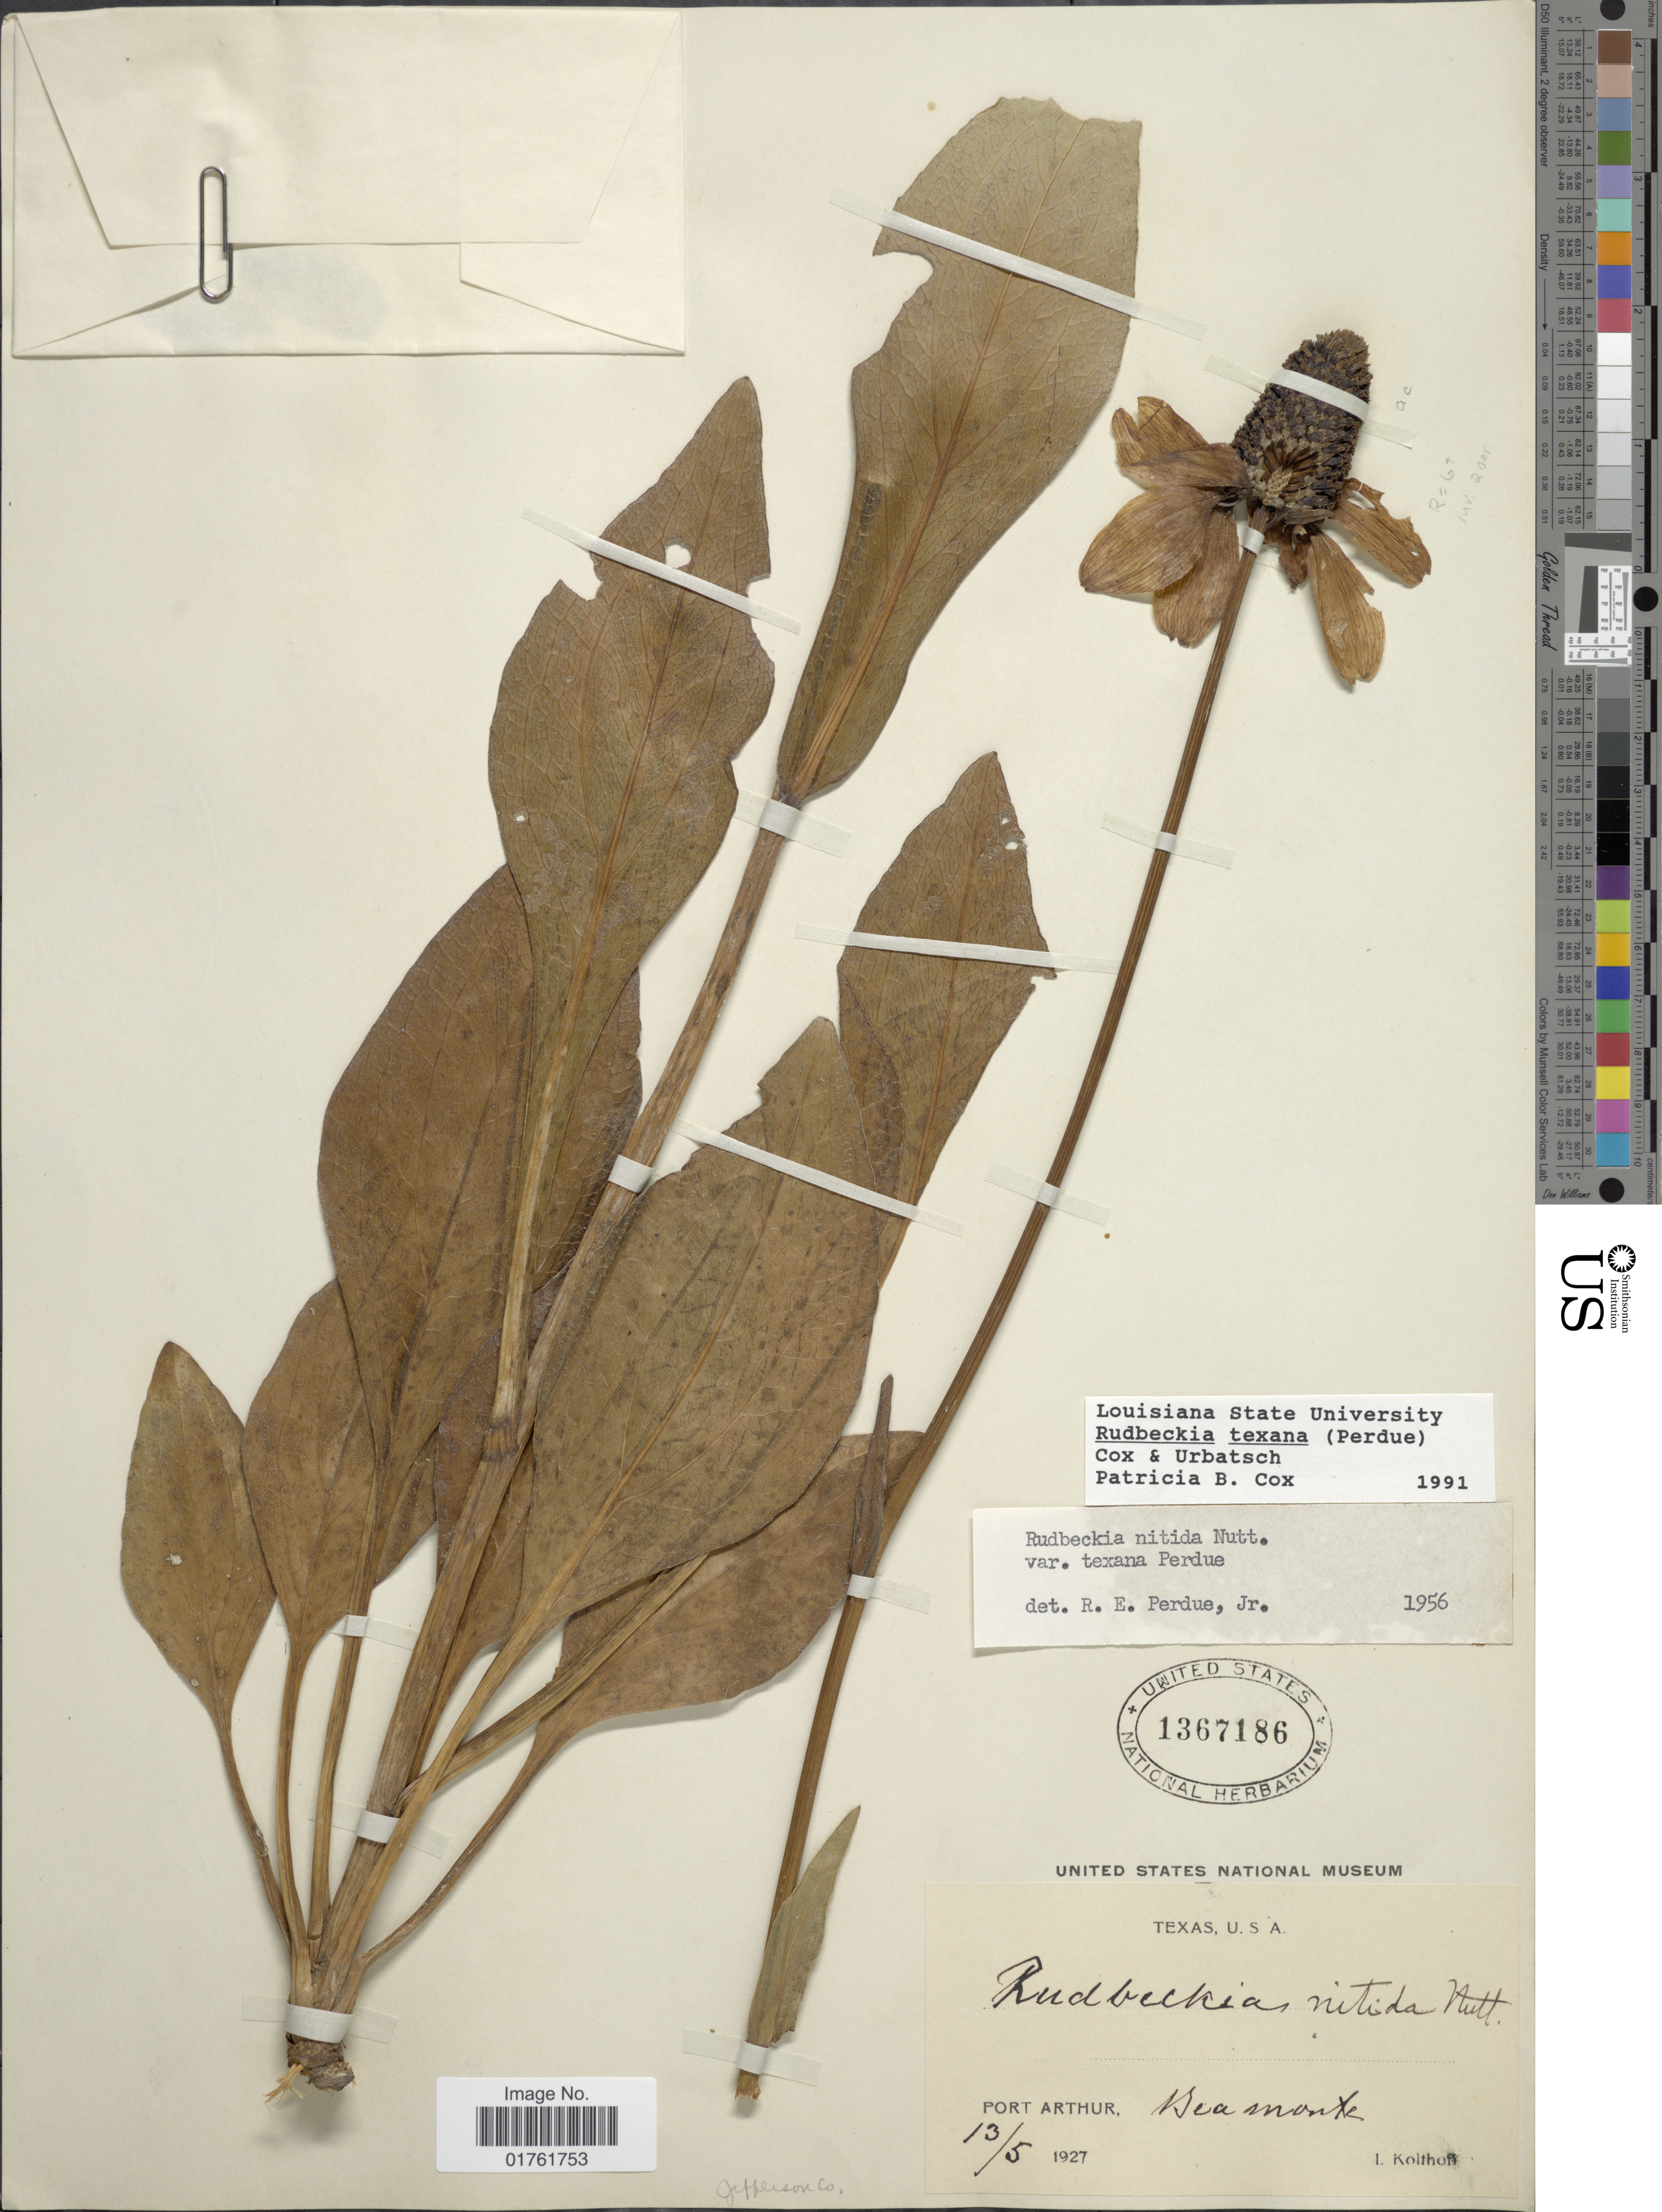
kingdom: Plantae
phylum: Tracheophyta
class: Magnoliopsida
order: Asterales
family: Asteraceae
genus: Rudbeckia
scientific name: Rudbeckia tenax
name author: C.L. Boynton & Beadle in Small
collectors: I. Kolthoff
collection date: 1927-05-13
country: United States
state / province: Texas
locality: Port Arthur, Bea monte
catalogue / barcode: US 1367186